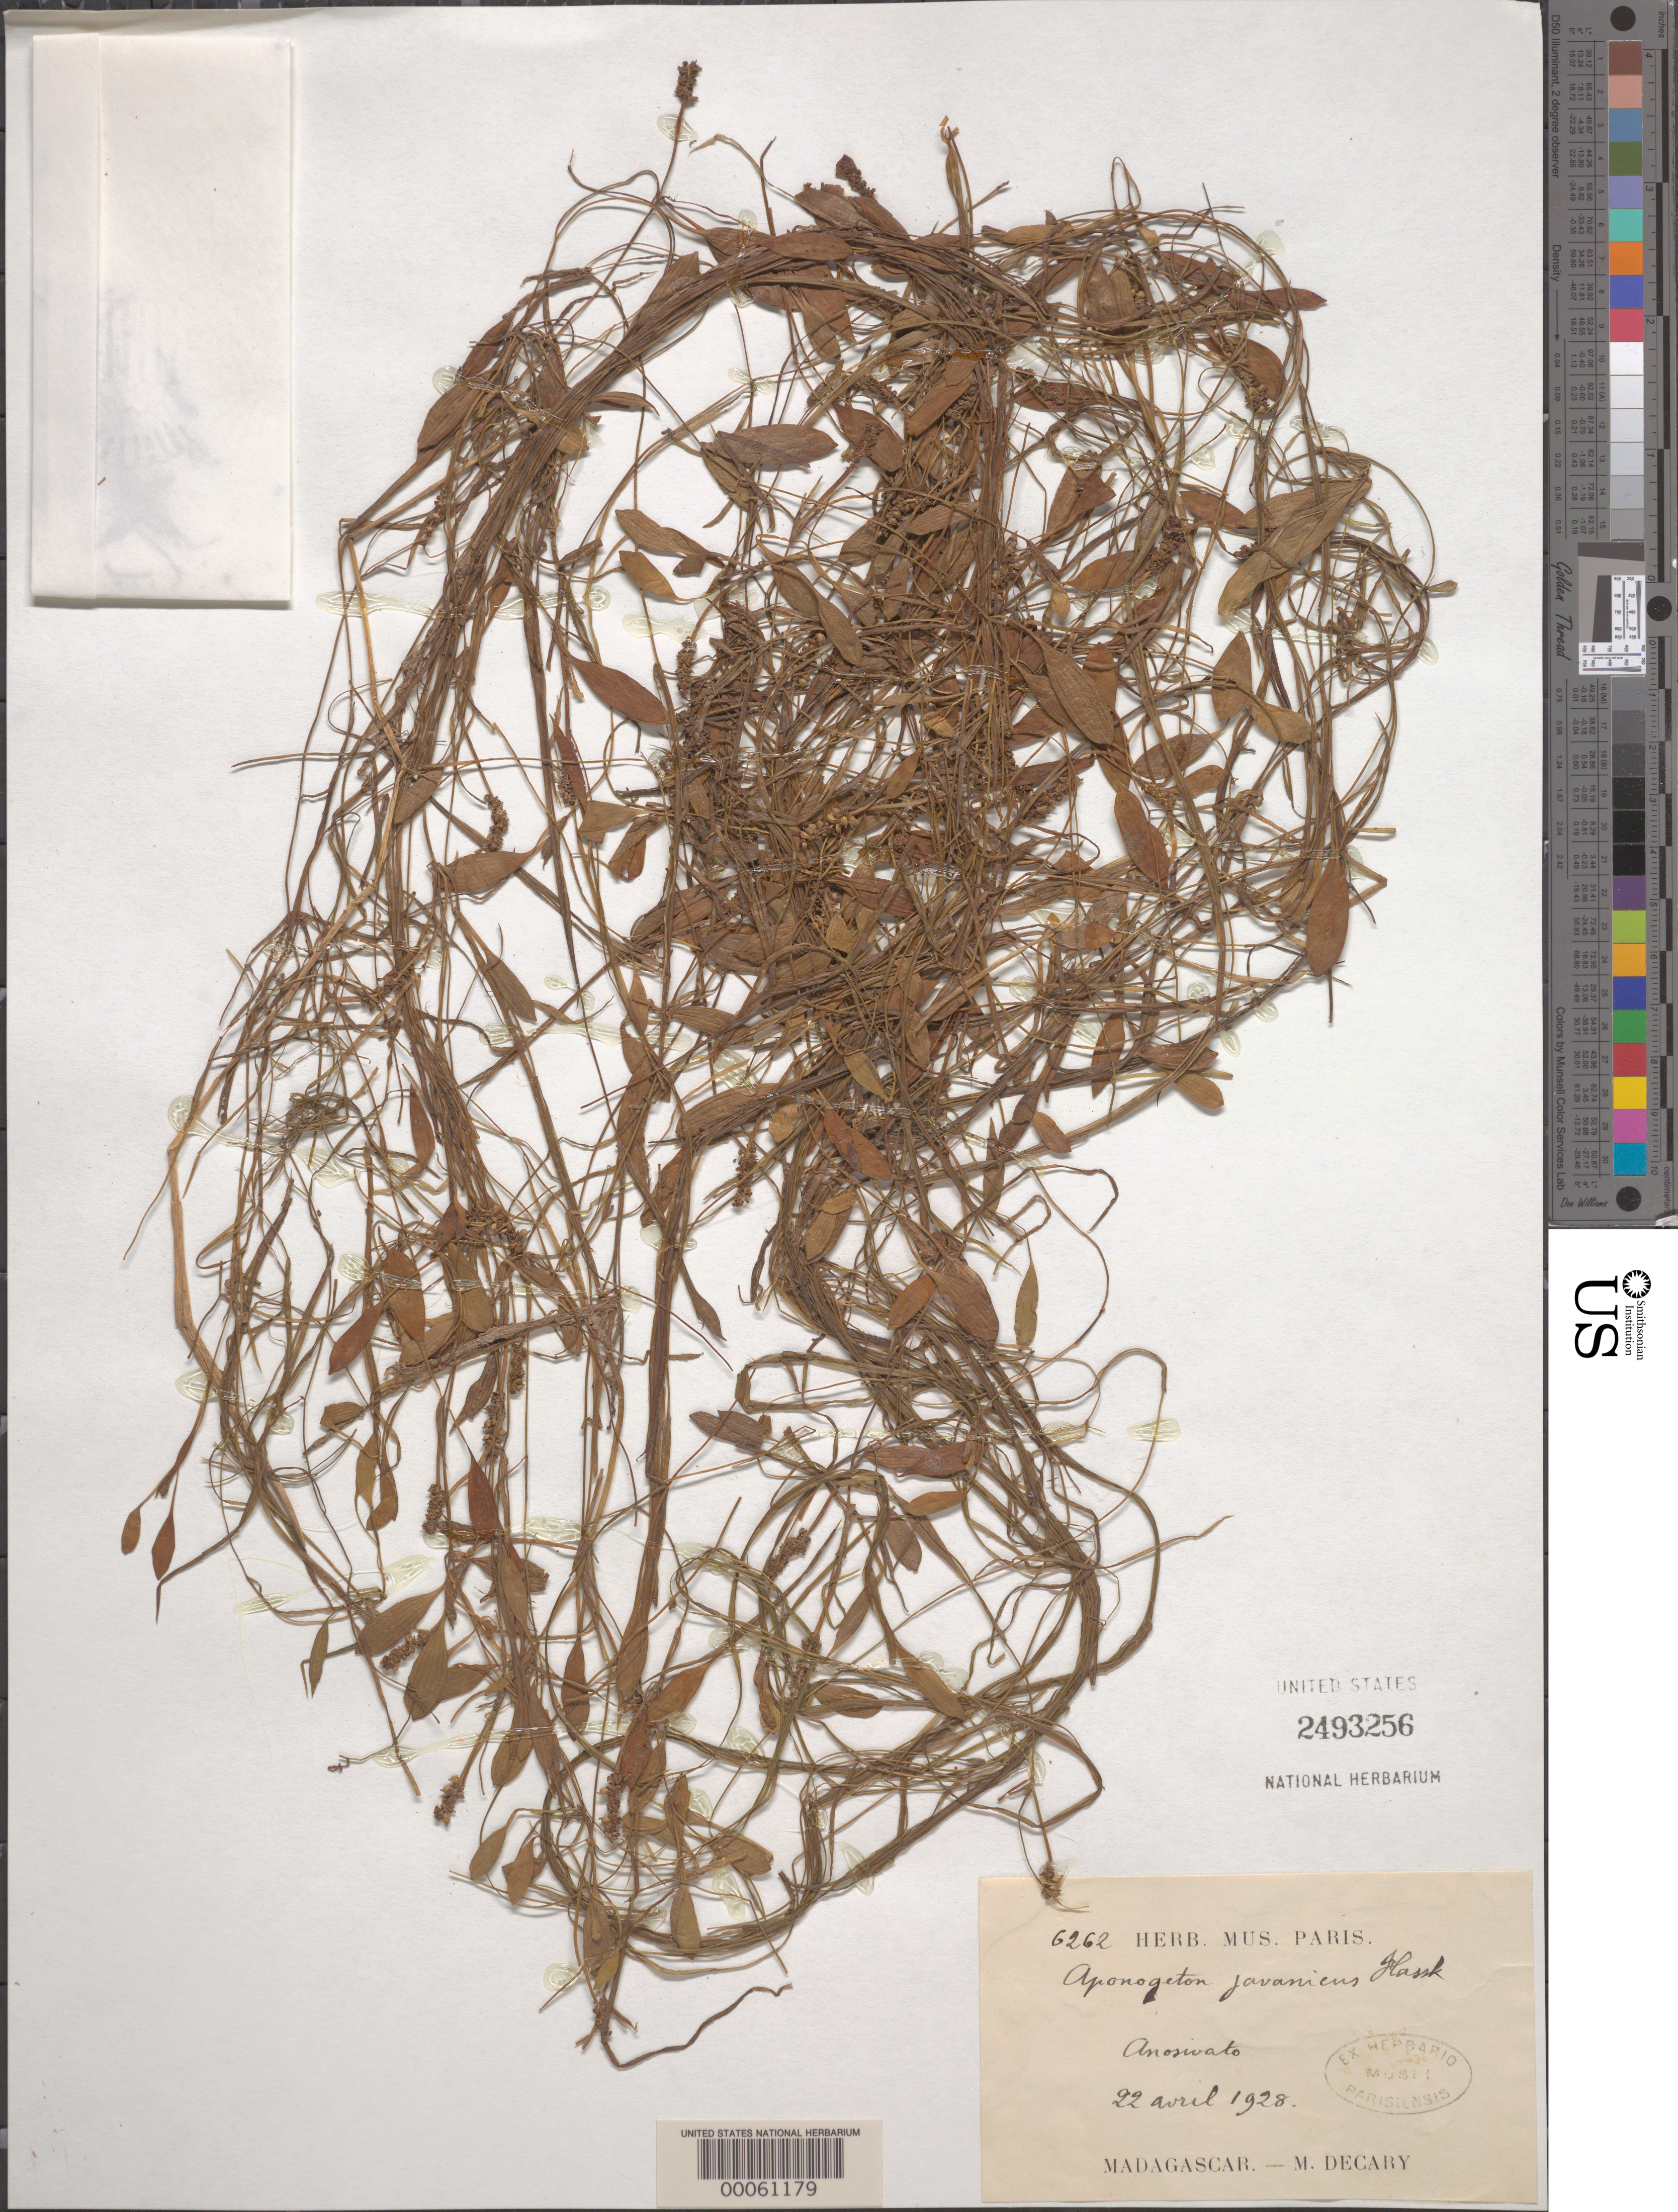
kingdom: Plantae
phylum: Tracheophyta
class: Liliopsida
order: Alismatales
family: Aponogetonaceae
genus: Aponogeton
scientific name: Aponogeton javanicus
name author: Hassk.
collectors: R. Decary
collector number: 6262 Herb.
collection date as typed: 22 Apr 1928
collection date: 1928-04-22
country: Madagascar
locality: Anosivato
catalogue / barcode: US 2493256